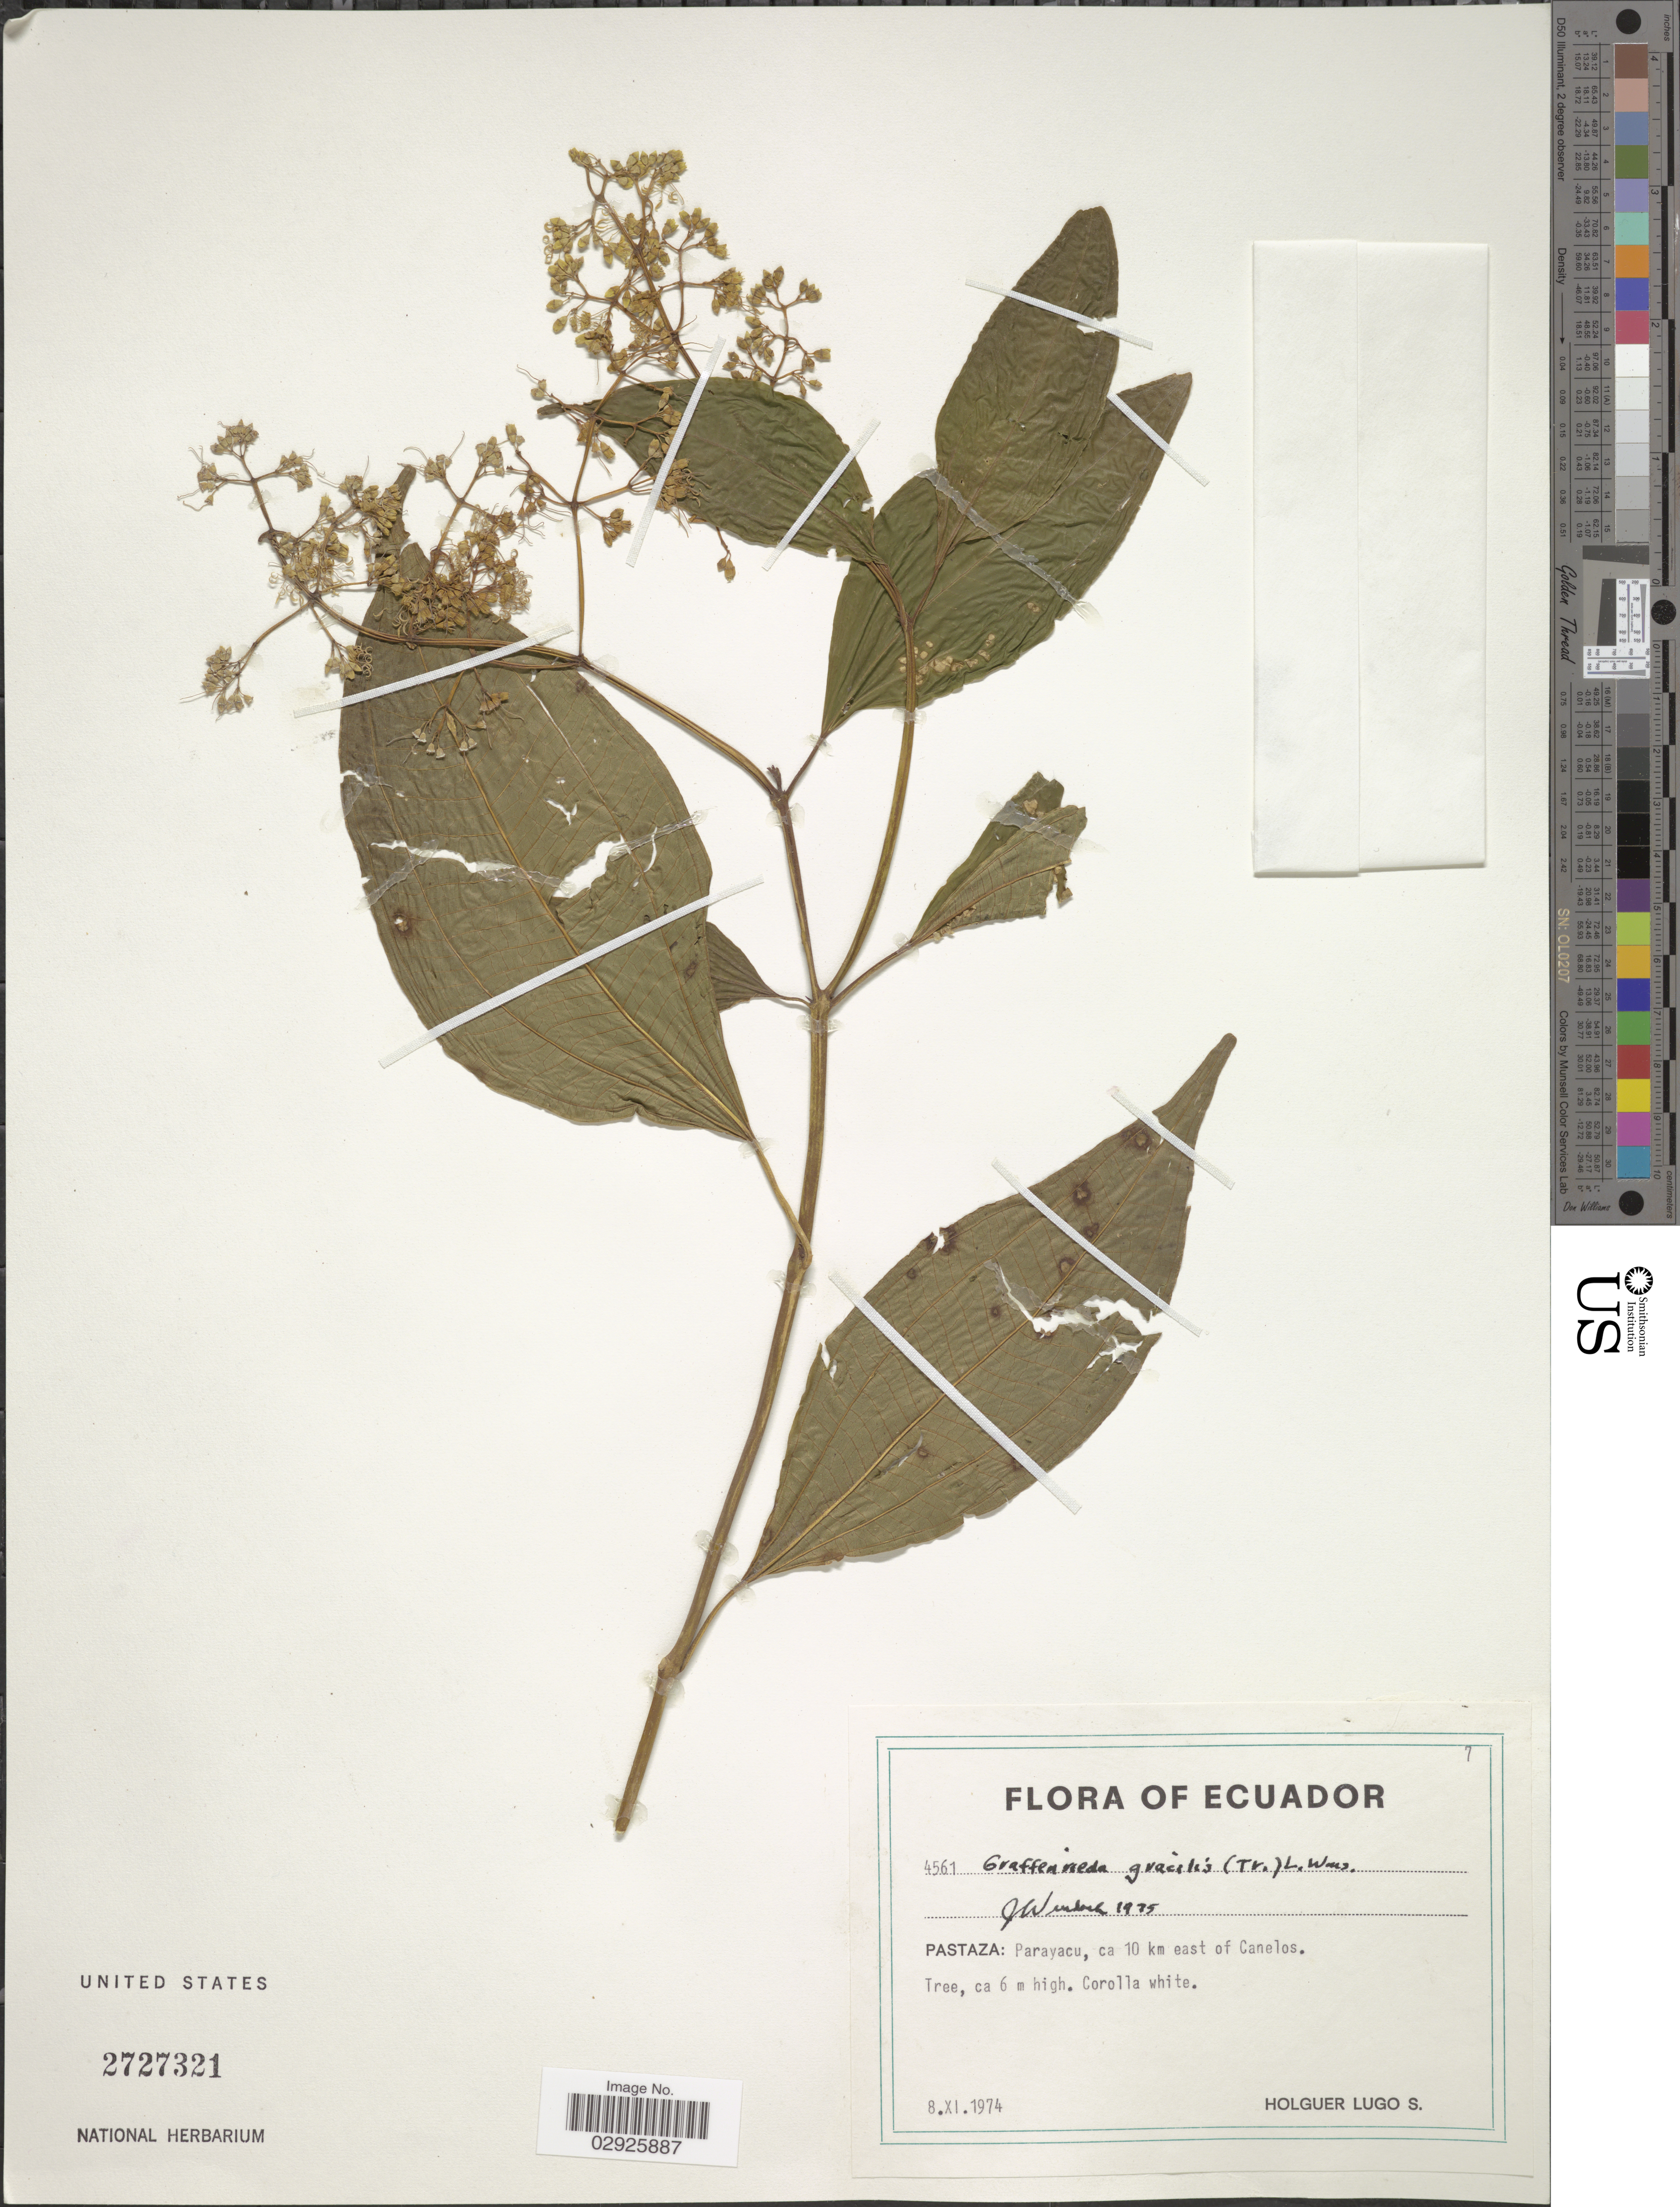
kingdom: Plantae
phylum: Tracheophyta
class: Magnoliopsida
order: Myrtales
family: Melastomataceae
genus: Graffenrieda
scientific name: Graffenrieda gracilis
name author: (Triana) L.O. Williams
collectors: H. Lugo S.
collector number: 4561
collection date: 1974-11-08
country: Ecuador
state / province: Pastaza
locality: Parayacu, ca 10 km east of Canelos.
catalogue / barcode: US 2727321